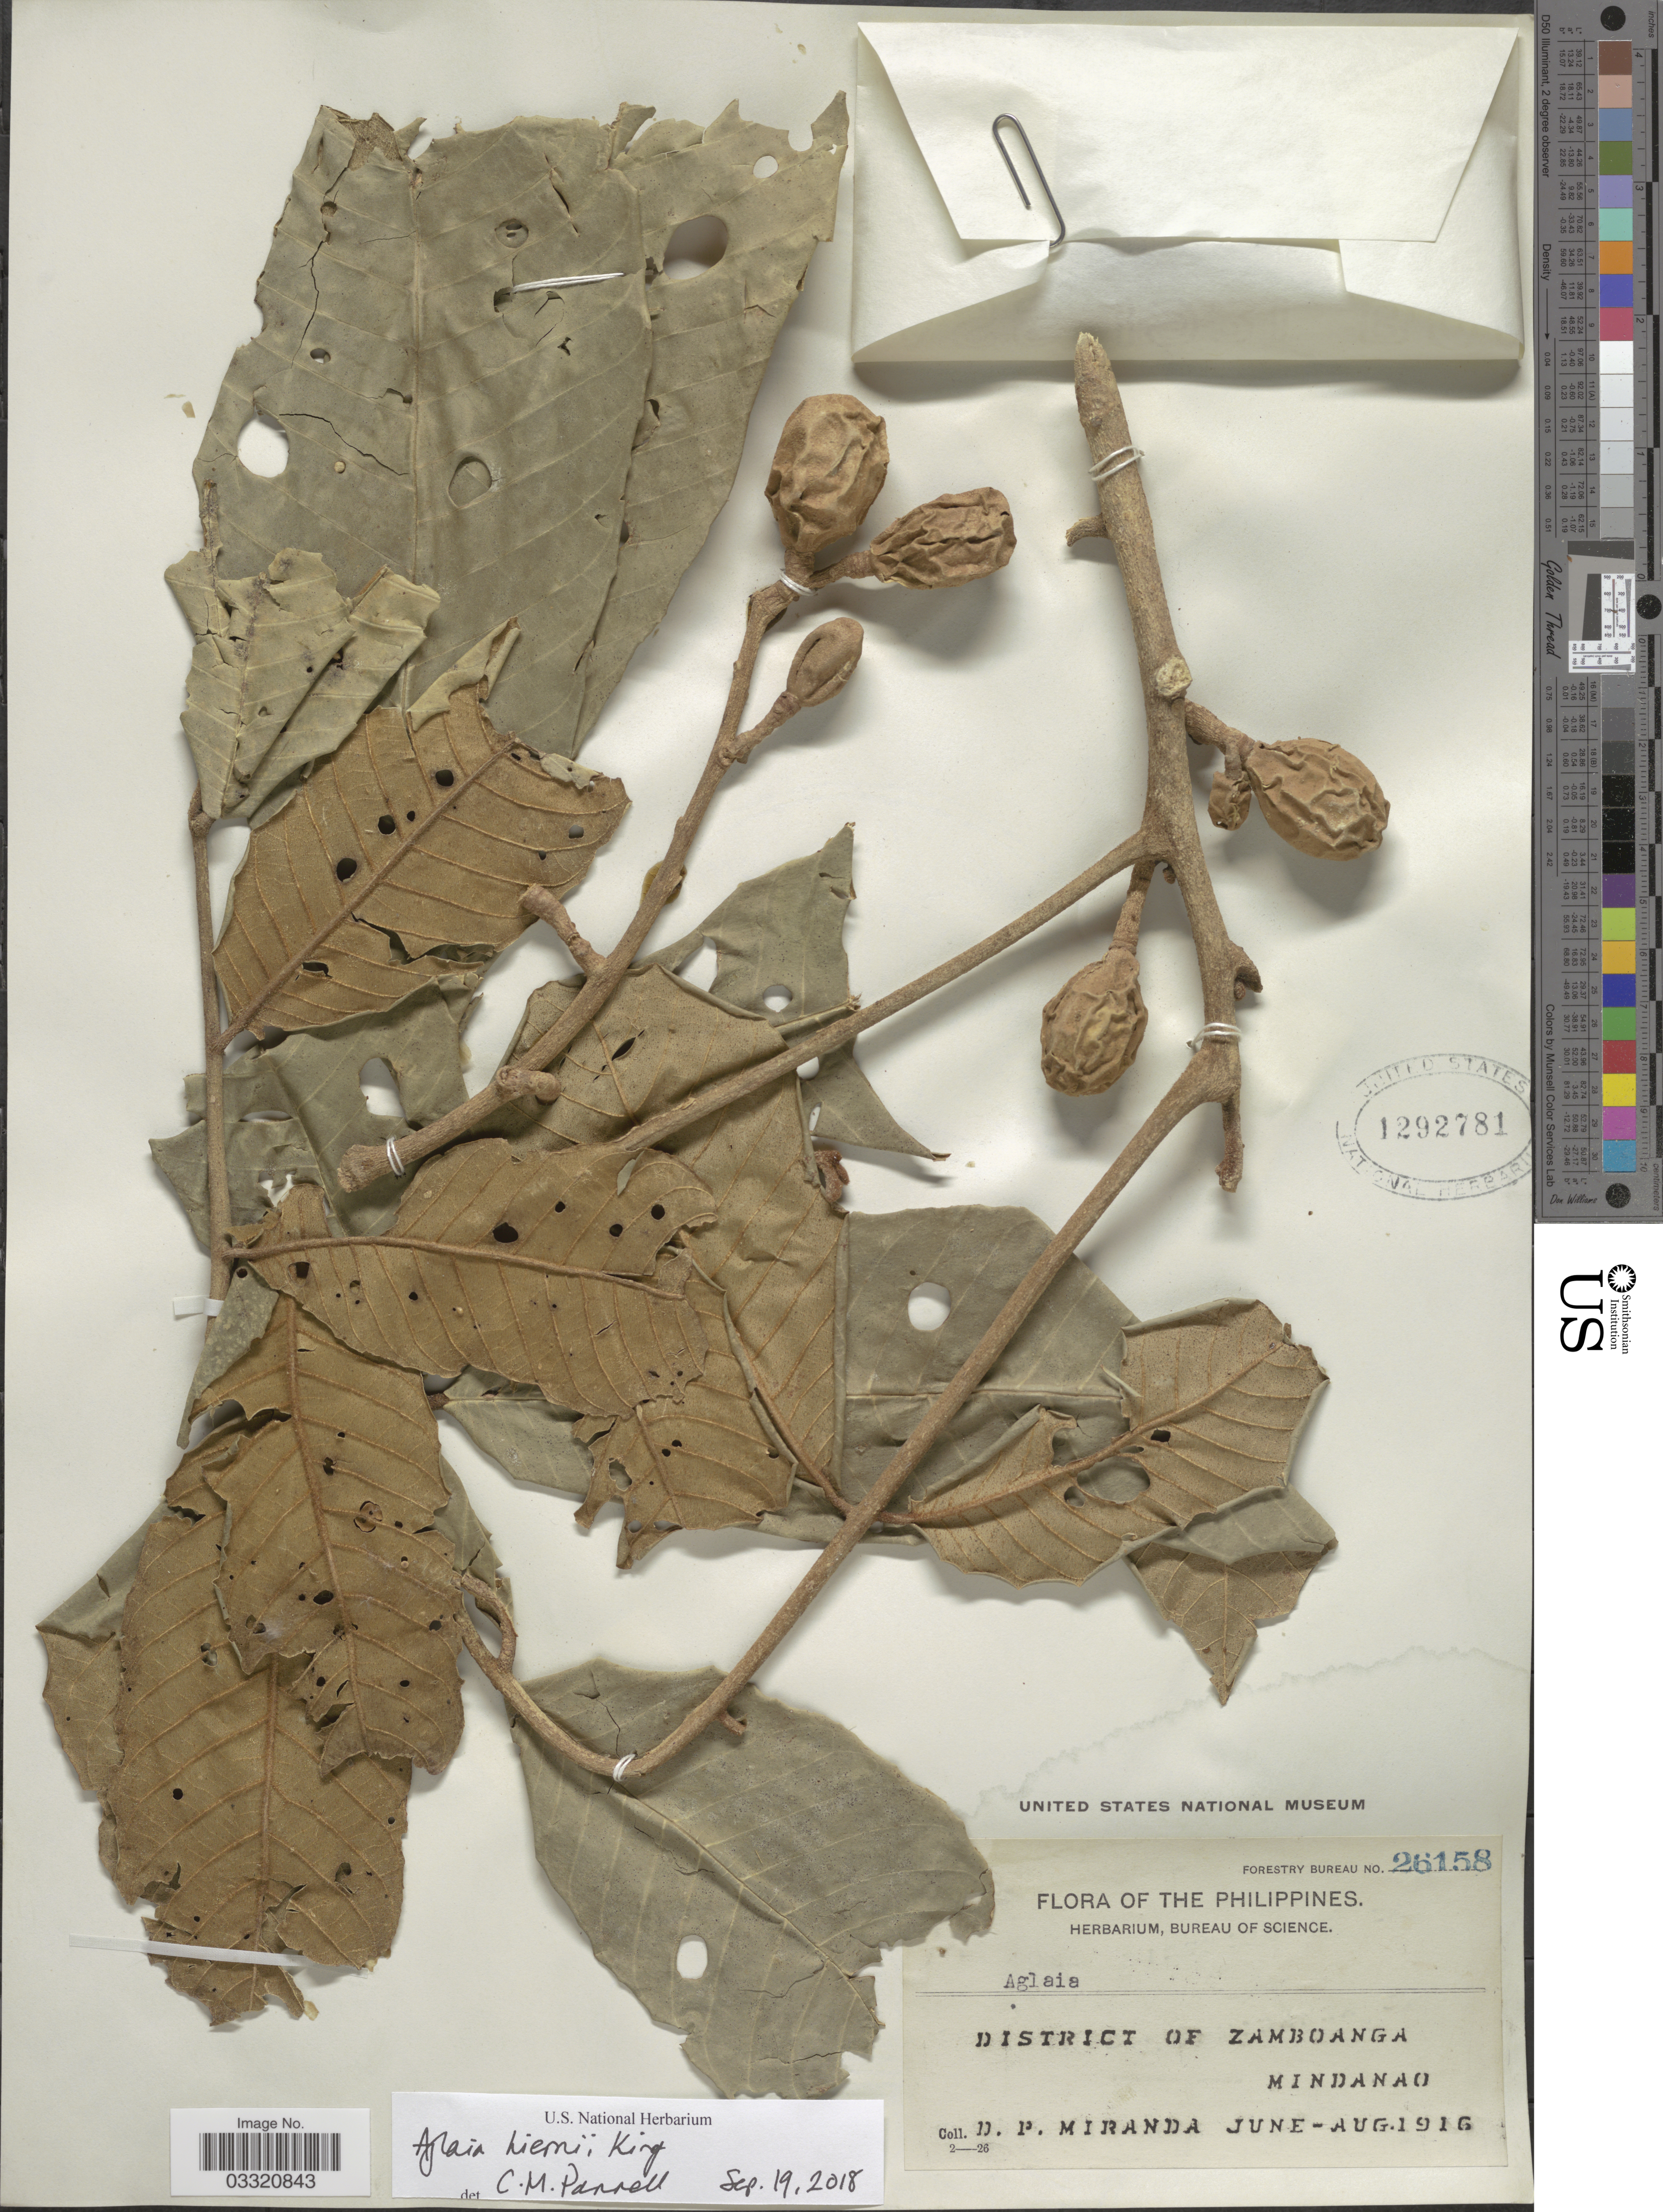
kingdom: Plantae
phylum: Tracheophyta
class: Magnoliopsida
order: Sapindales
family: Meliaceae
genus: Aglaia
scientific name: Aglaia hiernii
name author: King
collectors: D. P. Miranda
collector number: Forestry Bureau 26158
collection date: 1916-06/1916-08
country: Philippines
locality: District of Zamboanga, Mindanao.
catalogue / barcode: US 1292781